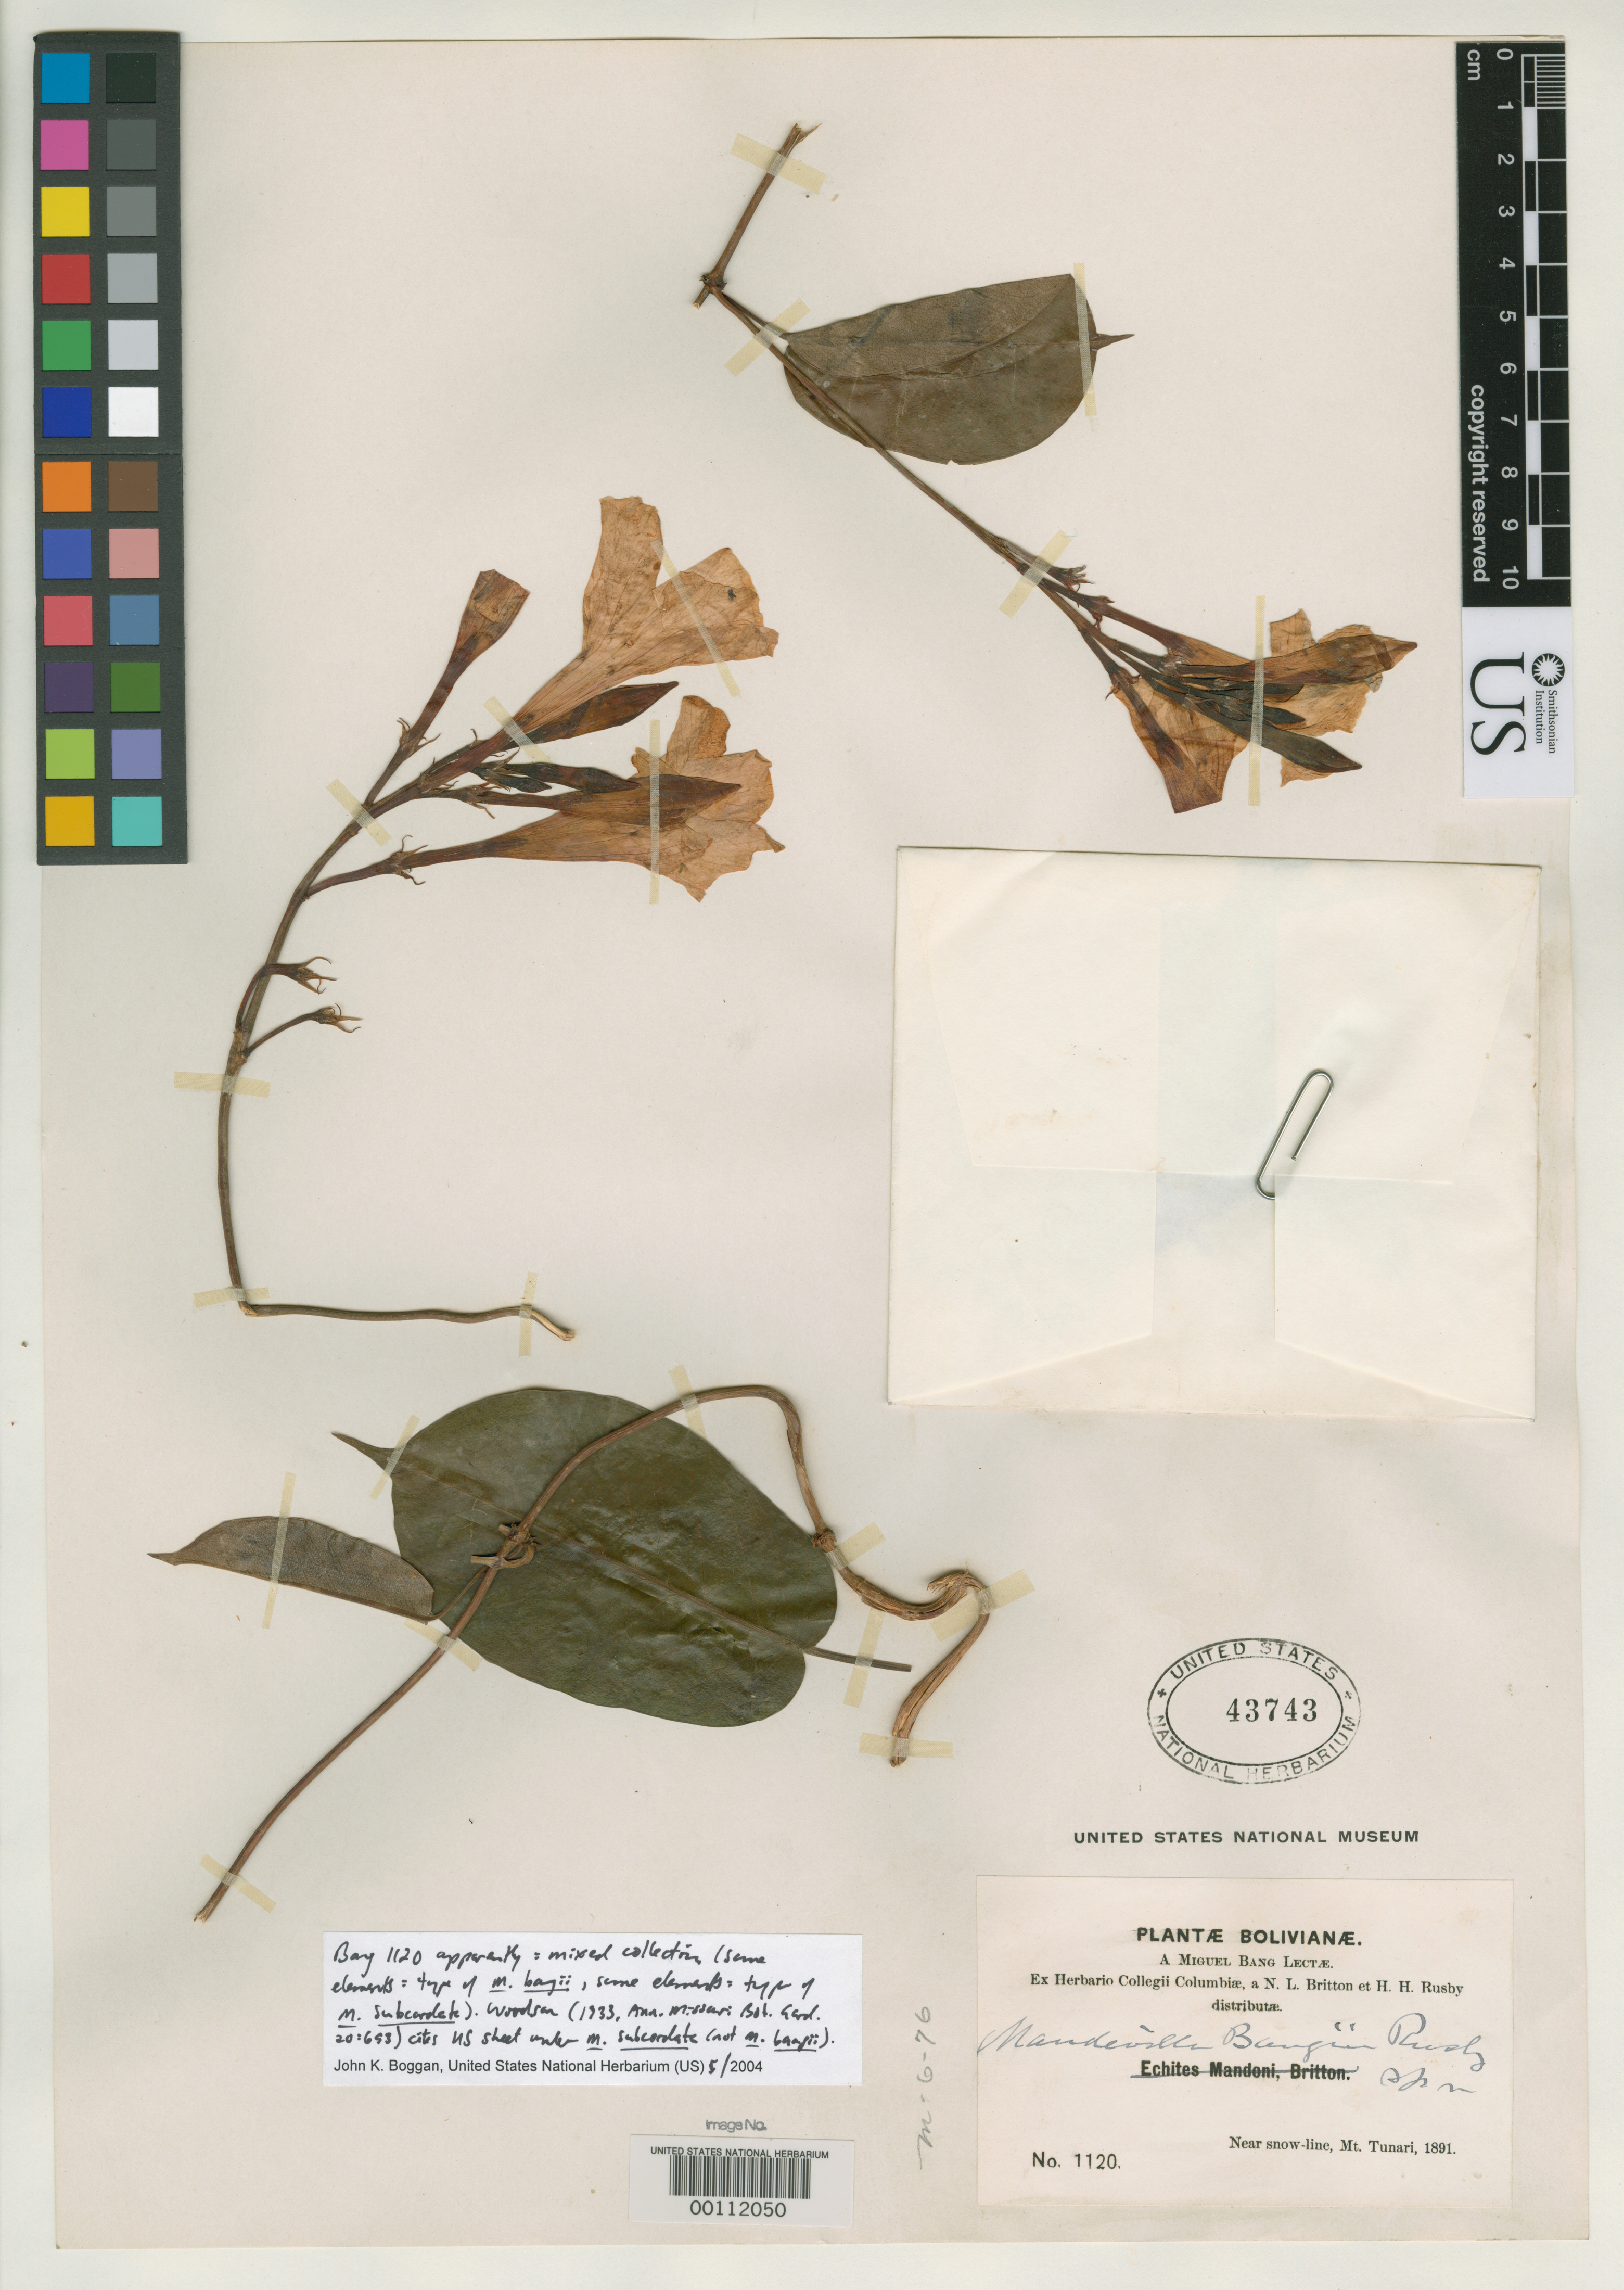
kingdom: Plantae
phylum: Tracheophyta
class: Magnoliopsida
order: Gentianales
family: Apocynaceae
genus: Mandevilla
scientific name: Mandevilla bangii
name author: Rusby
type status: Possible Isotype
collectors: M. Bang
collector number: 1120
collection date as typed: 1891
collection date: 1891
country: Bolivia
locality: Near snow-line, Mt. Tunari.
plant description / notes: US sheet cited 1933 by Woodson, Ann. Missouri Bot. Gard. 20: 693 (as M. subcordata).; Also a possible isotype of Mandevilla subcordata Rusby (Bang 1120 is apparently a mixed collection).; US sheet cited 1933 by Woodson, Ann. Missouri Bot. Gard. 20: 693 (as M. subcordata).; Also a possible isotype of Mandevilla bangii Rusby (Bang 1120 is apparently a mixed collection).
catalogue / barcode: US 43743